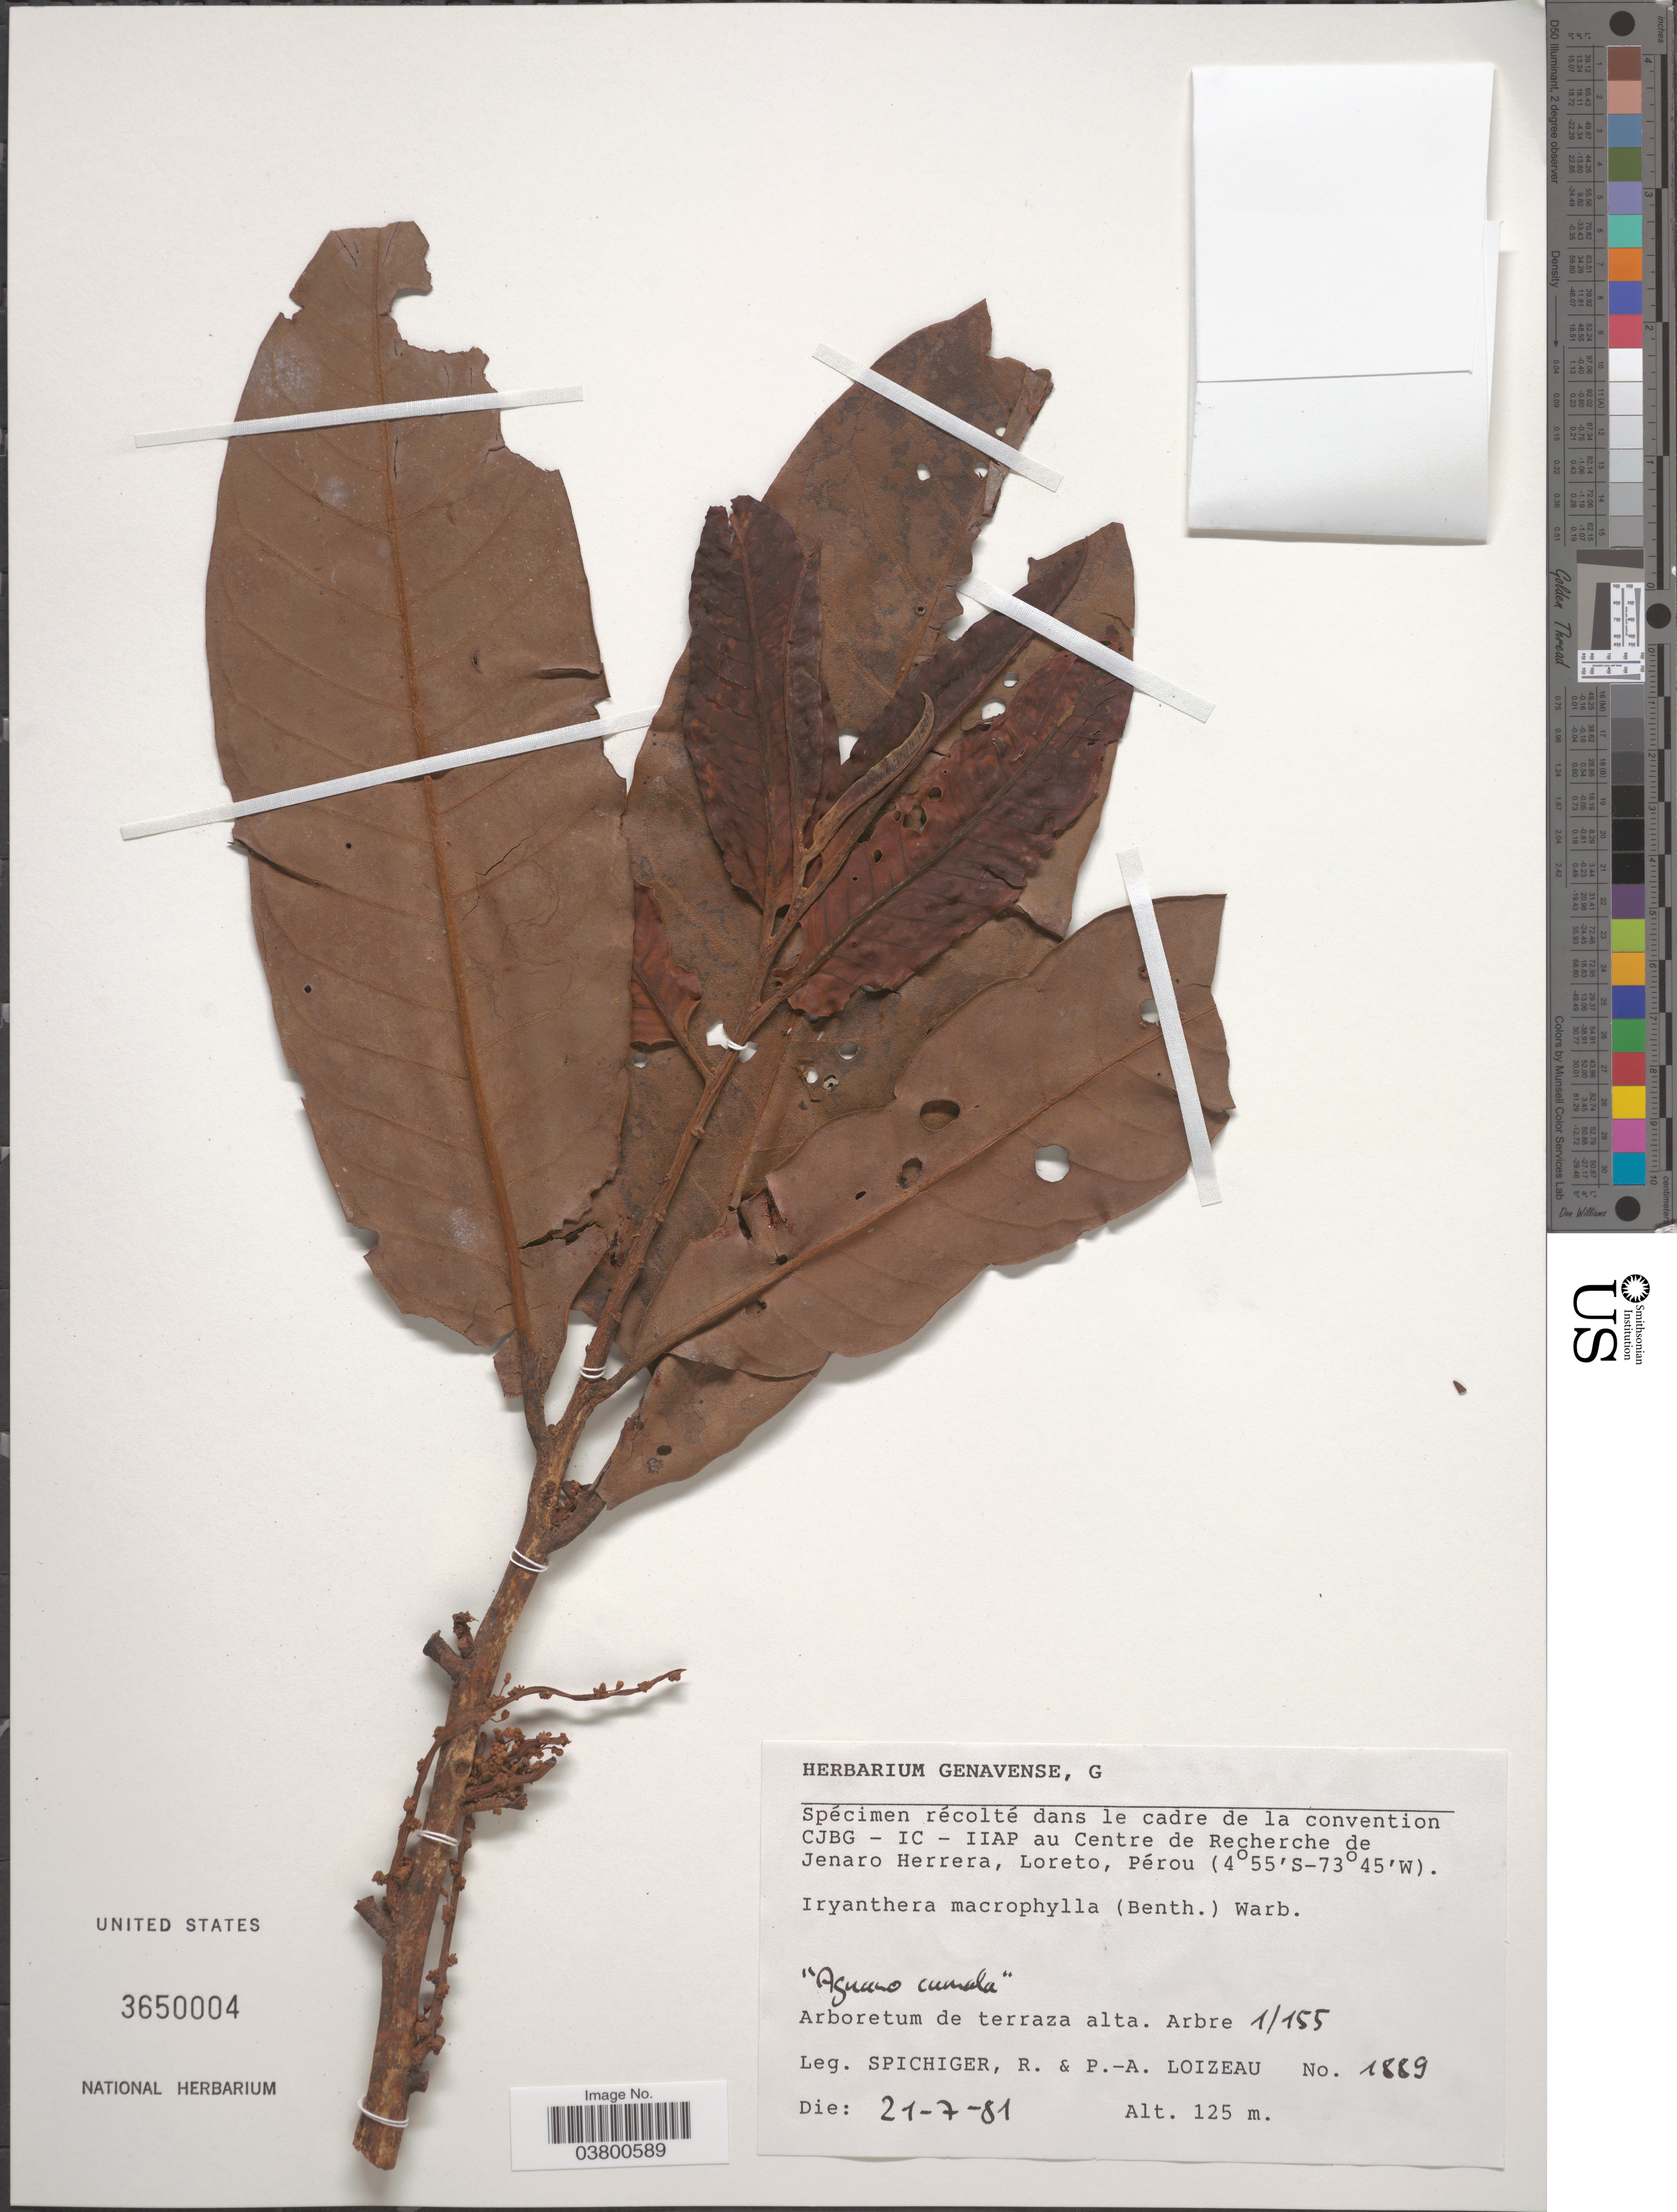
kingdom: Plantae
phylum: Tracheophyta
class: Magnoliopsida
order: Magnoliales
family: Myristicaceae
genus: Iryanthera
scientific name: Iryanthera macrophylla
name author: (Benth.) Warb.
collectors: R. Spichiger & P. Loizeau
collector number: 1889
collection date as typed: Transcribed d/m/y: 21/7/81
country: Peru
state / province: Loreto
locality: Centre de Recherche de Jenaro Herrera, Loreto, Pérou. Arboretum de terraza alta. Arbre 1/155.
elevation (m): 125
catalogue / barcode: US 3650004